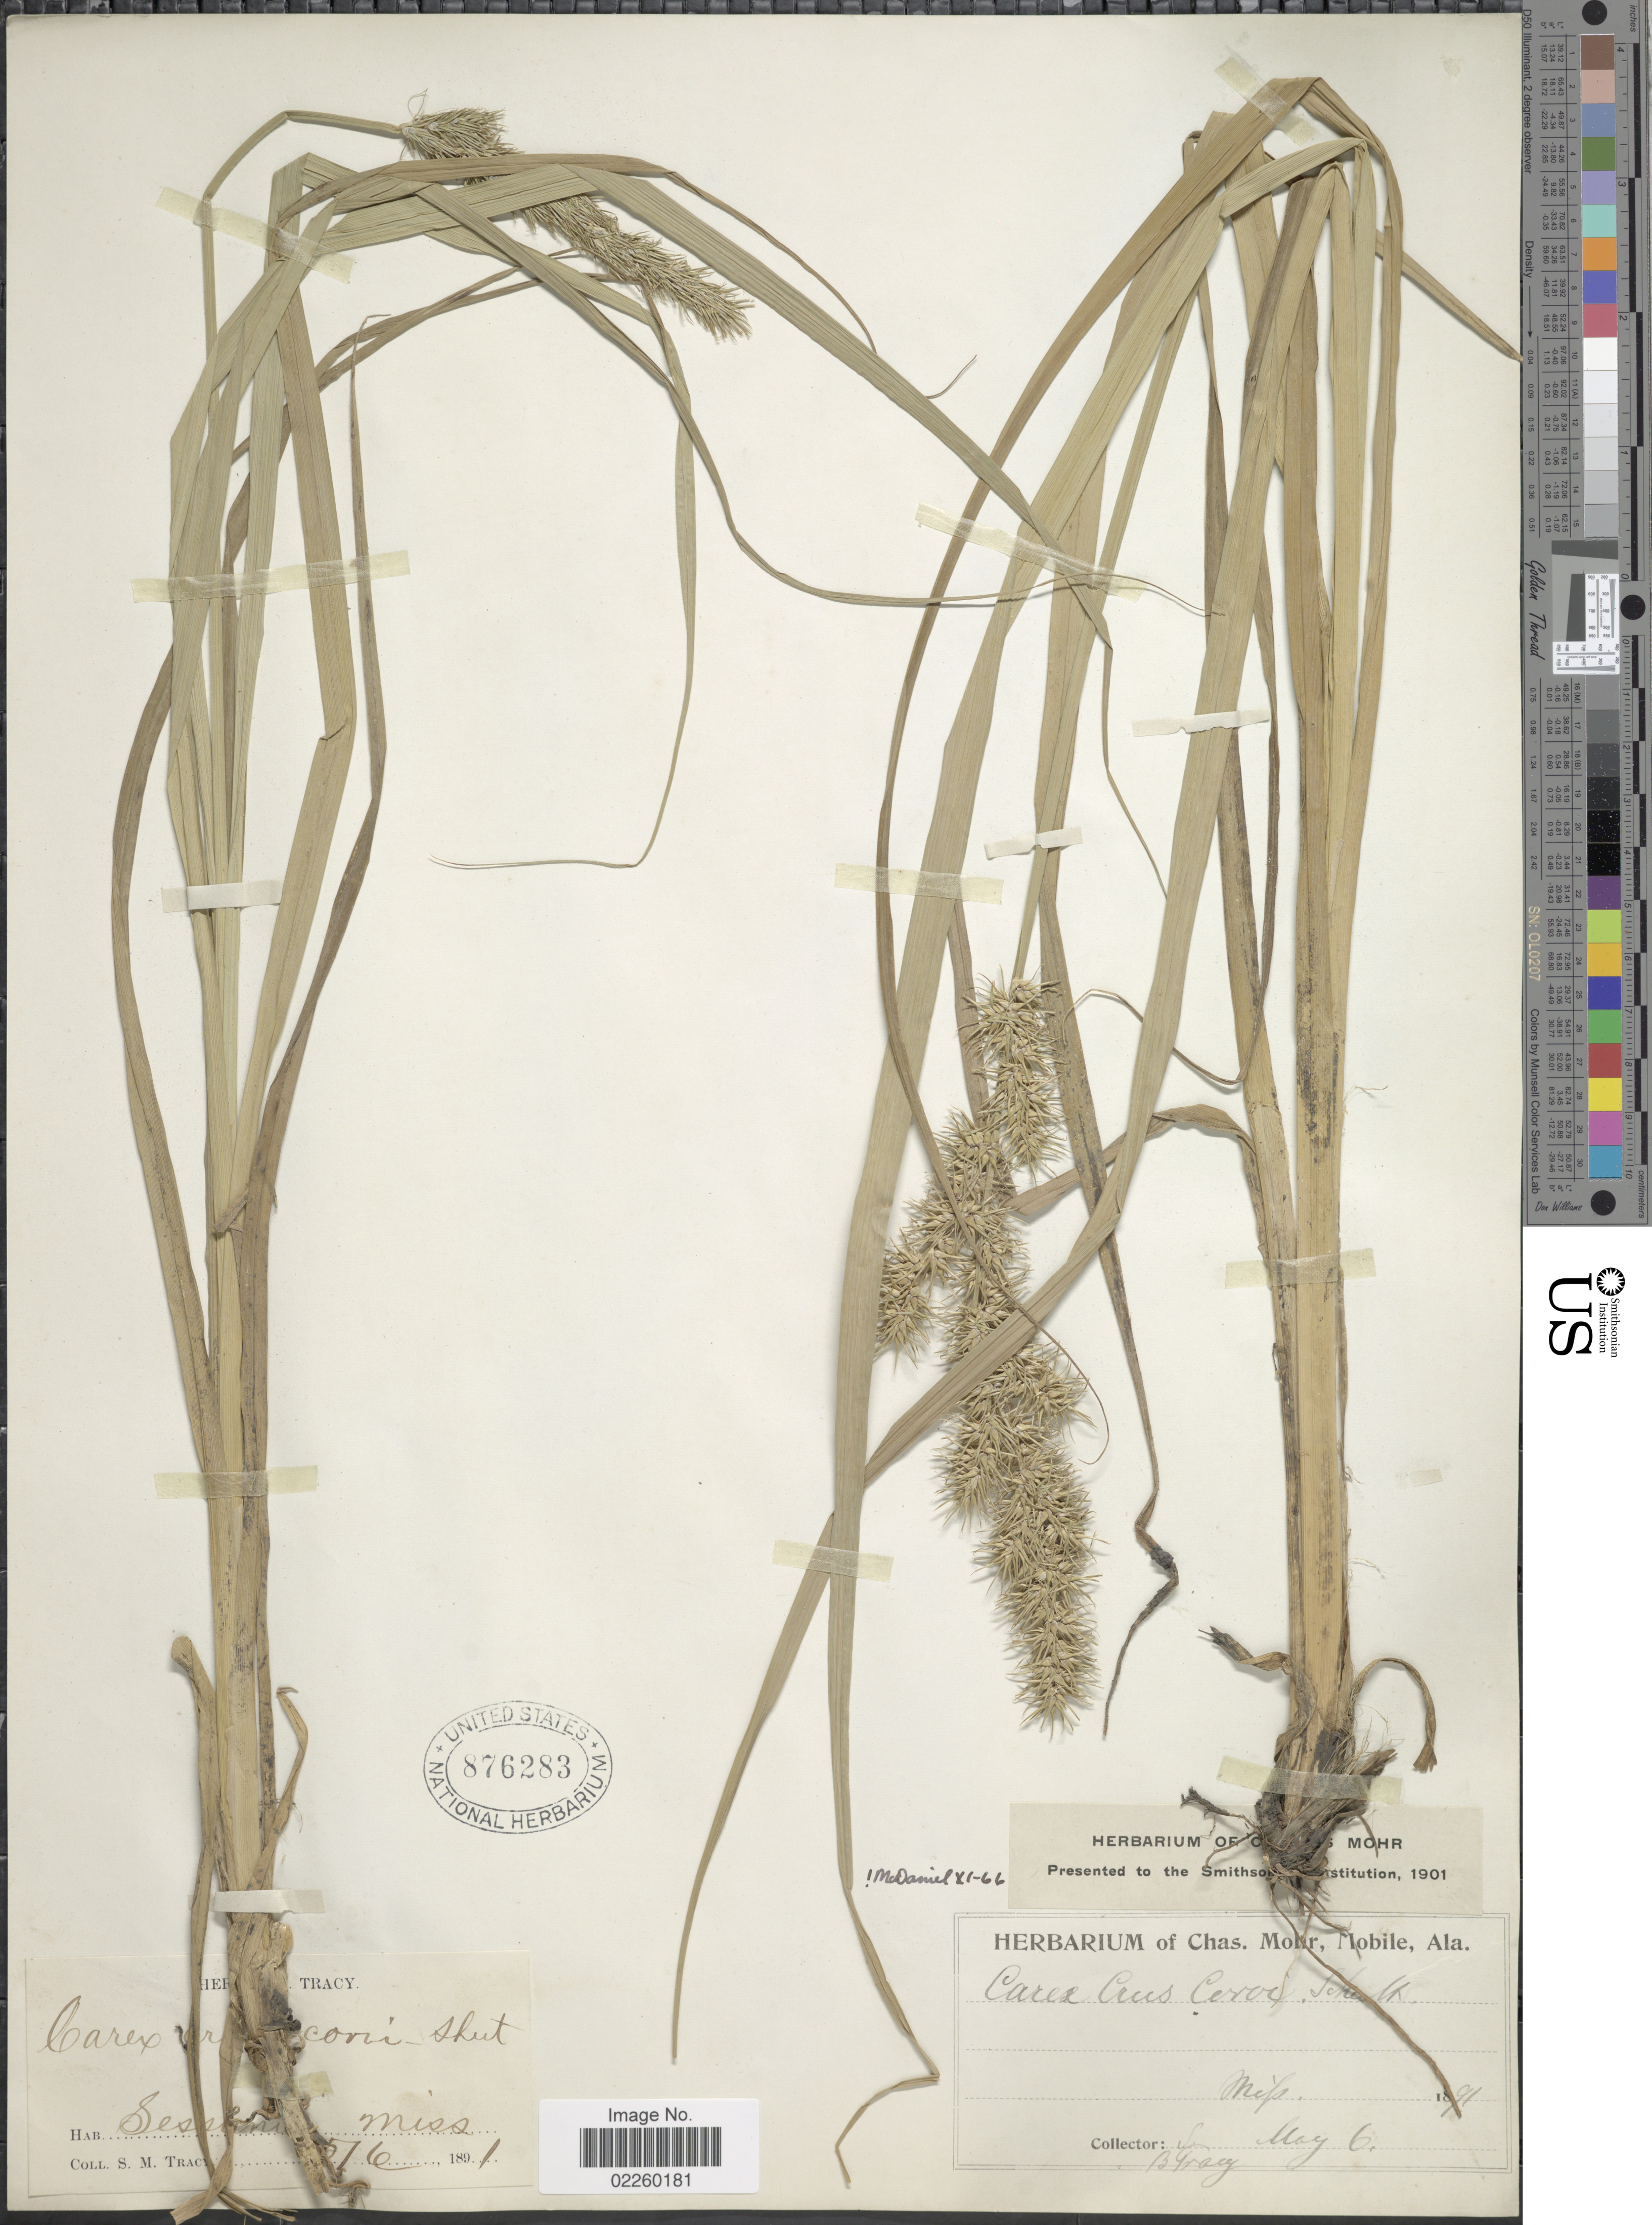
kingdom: Plantae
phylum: Tracheophyta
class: Liliopsida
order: Poales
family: Cyperaceae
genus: Carex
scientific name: Carex crus-corvi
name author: Shuttlew. ex Kunze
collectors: S. M. Tracy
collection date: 1891-05-06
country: United States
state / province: Mississippi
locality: Sessums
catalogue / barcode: US 876283